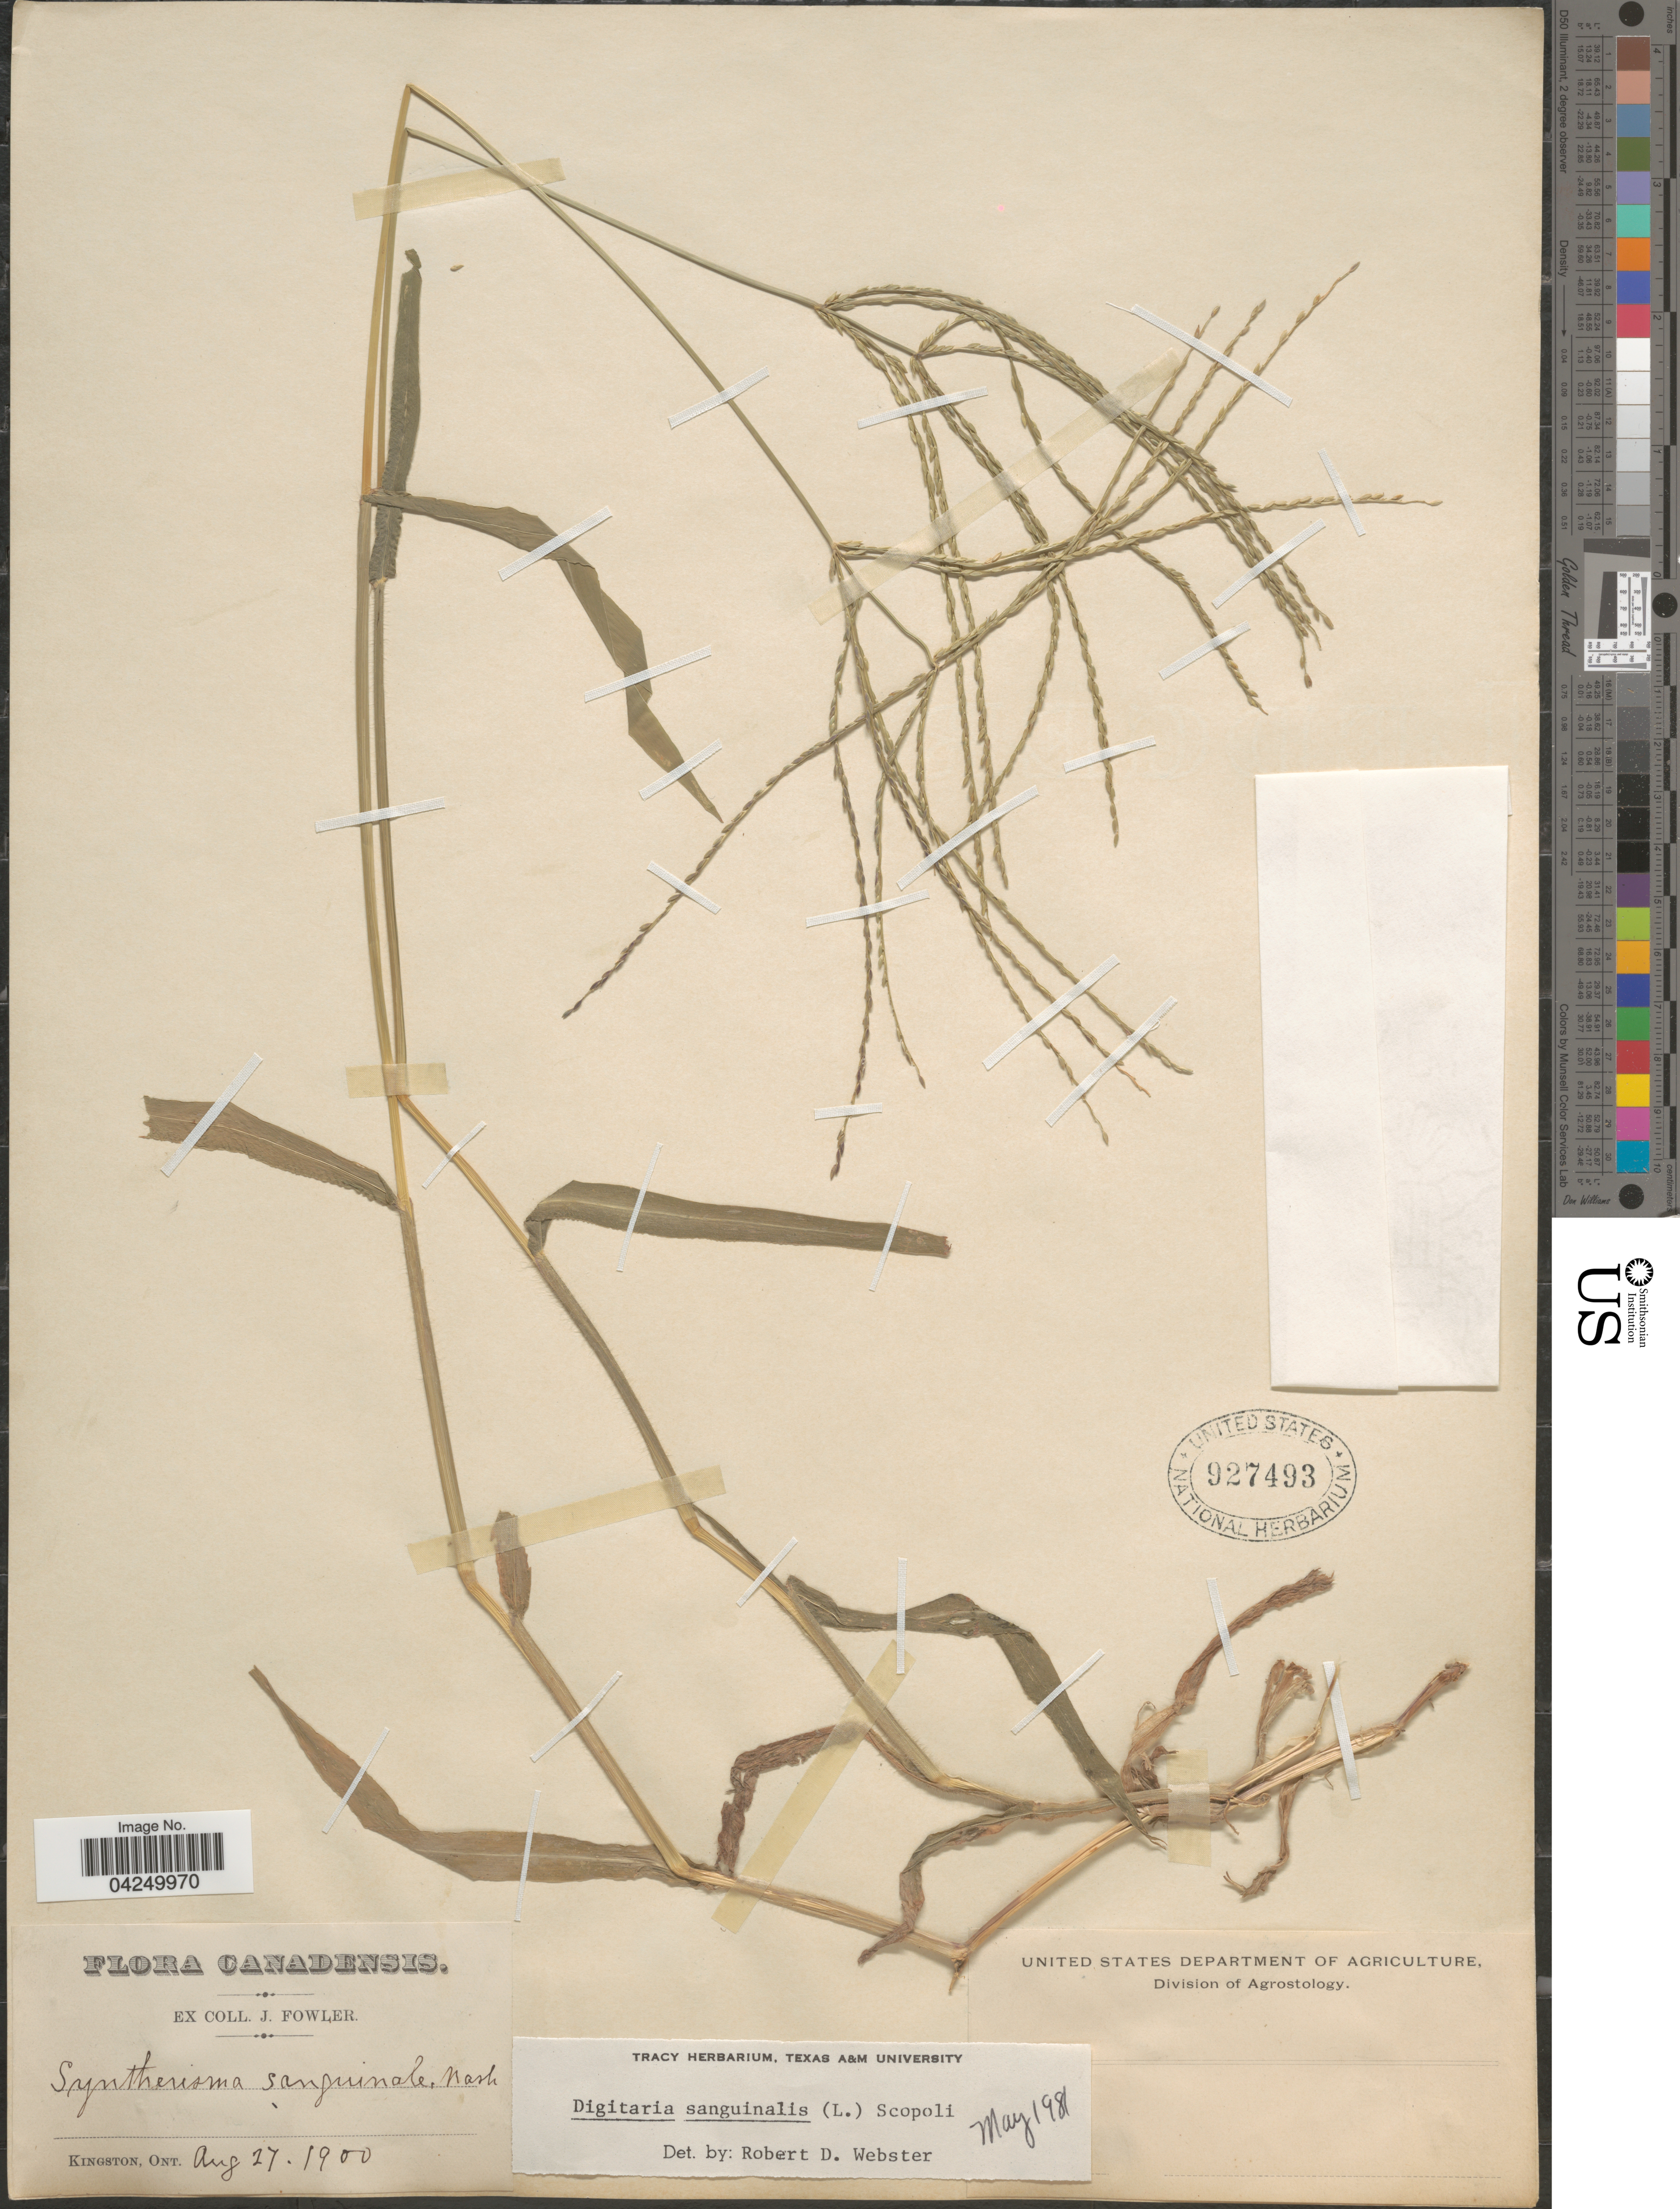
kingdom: Plantae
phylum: Tracheophyta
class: Liliopsida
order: Poales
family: Poaceae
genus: Digitaria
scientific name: Digitaria sanguinalis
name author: (L.) Scop.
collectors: J. Fowler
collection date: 1900-08-27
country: Canada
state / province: Ontario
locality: Kingston.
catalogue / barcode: US 927493